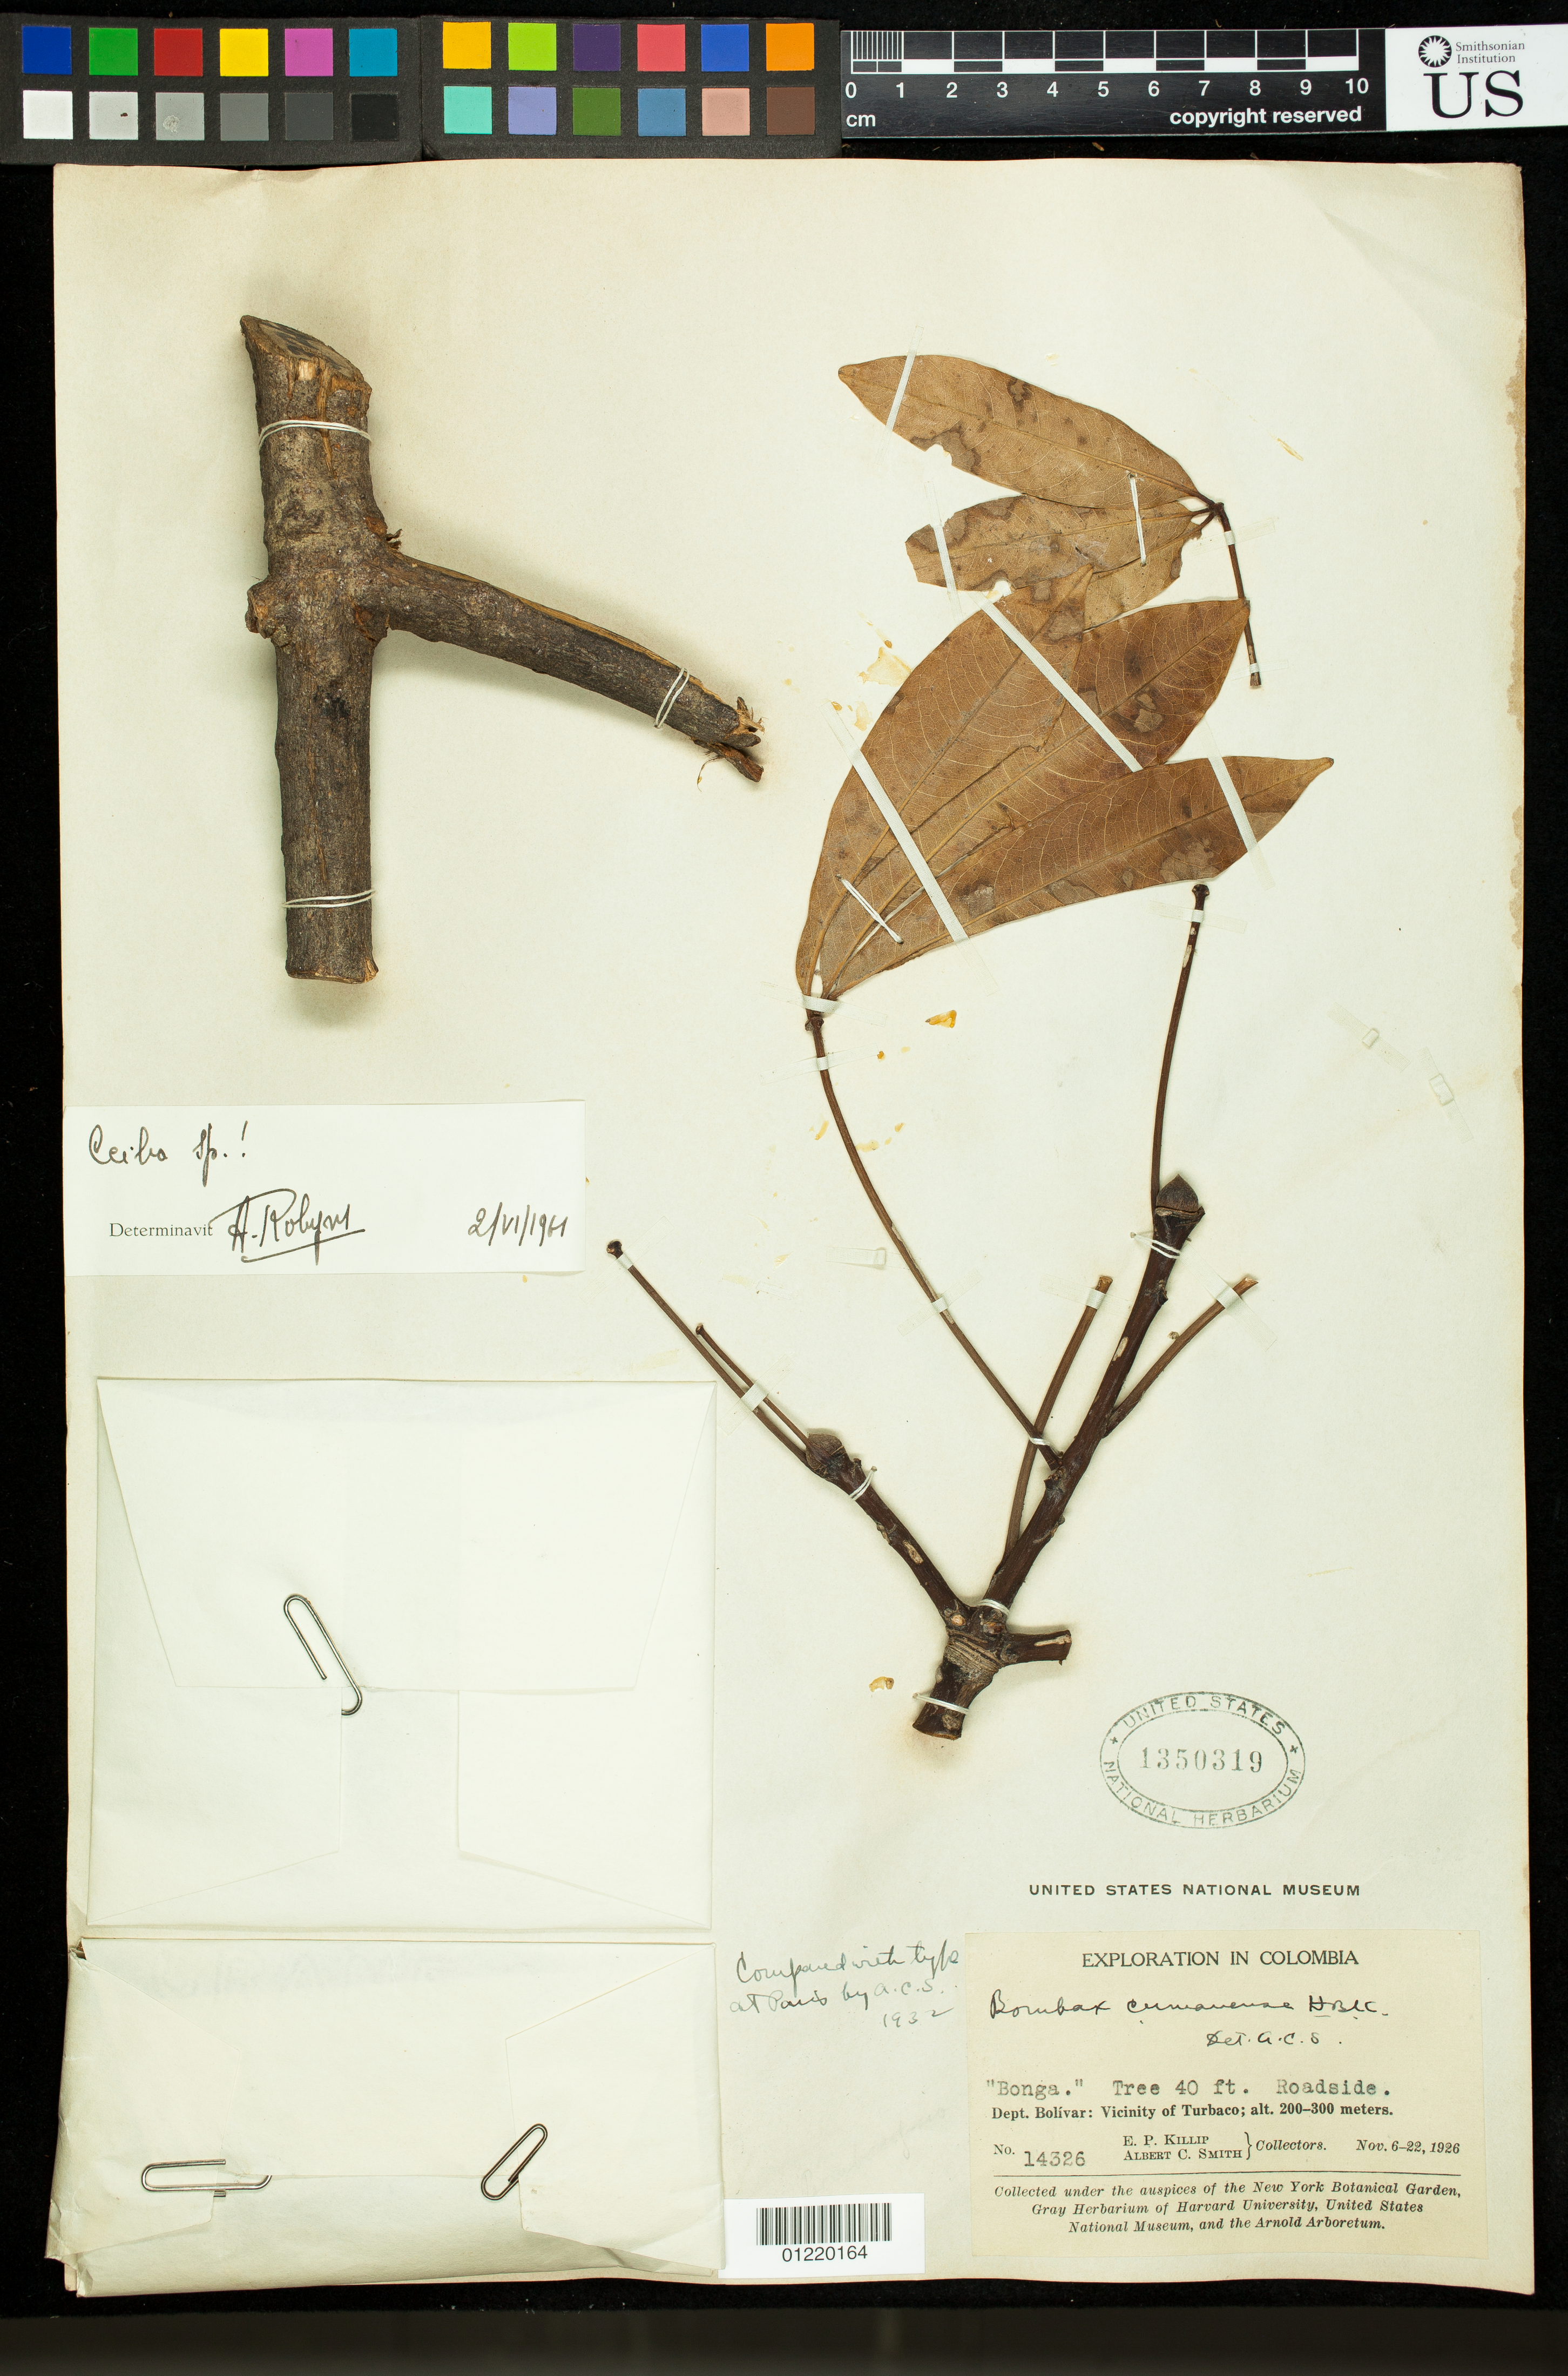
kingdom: Plantae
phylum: Tracheophyta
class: Magnoliopsida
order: Malvales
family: Malvaceae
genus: Ceiba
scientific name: Ceiba sp.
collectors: E. P. Killip & A. C. Smith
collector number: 14326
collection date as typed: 1926-11-06/1926-11-22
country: Colombia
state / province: Bolívar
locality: Dept Bolivar: Vicinity of Turbaco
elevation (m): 200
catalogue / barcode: US 1350319